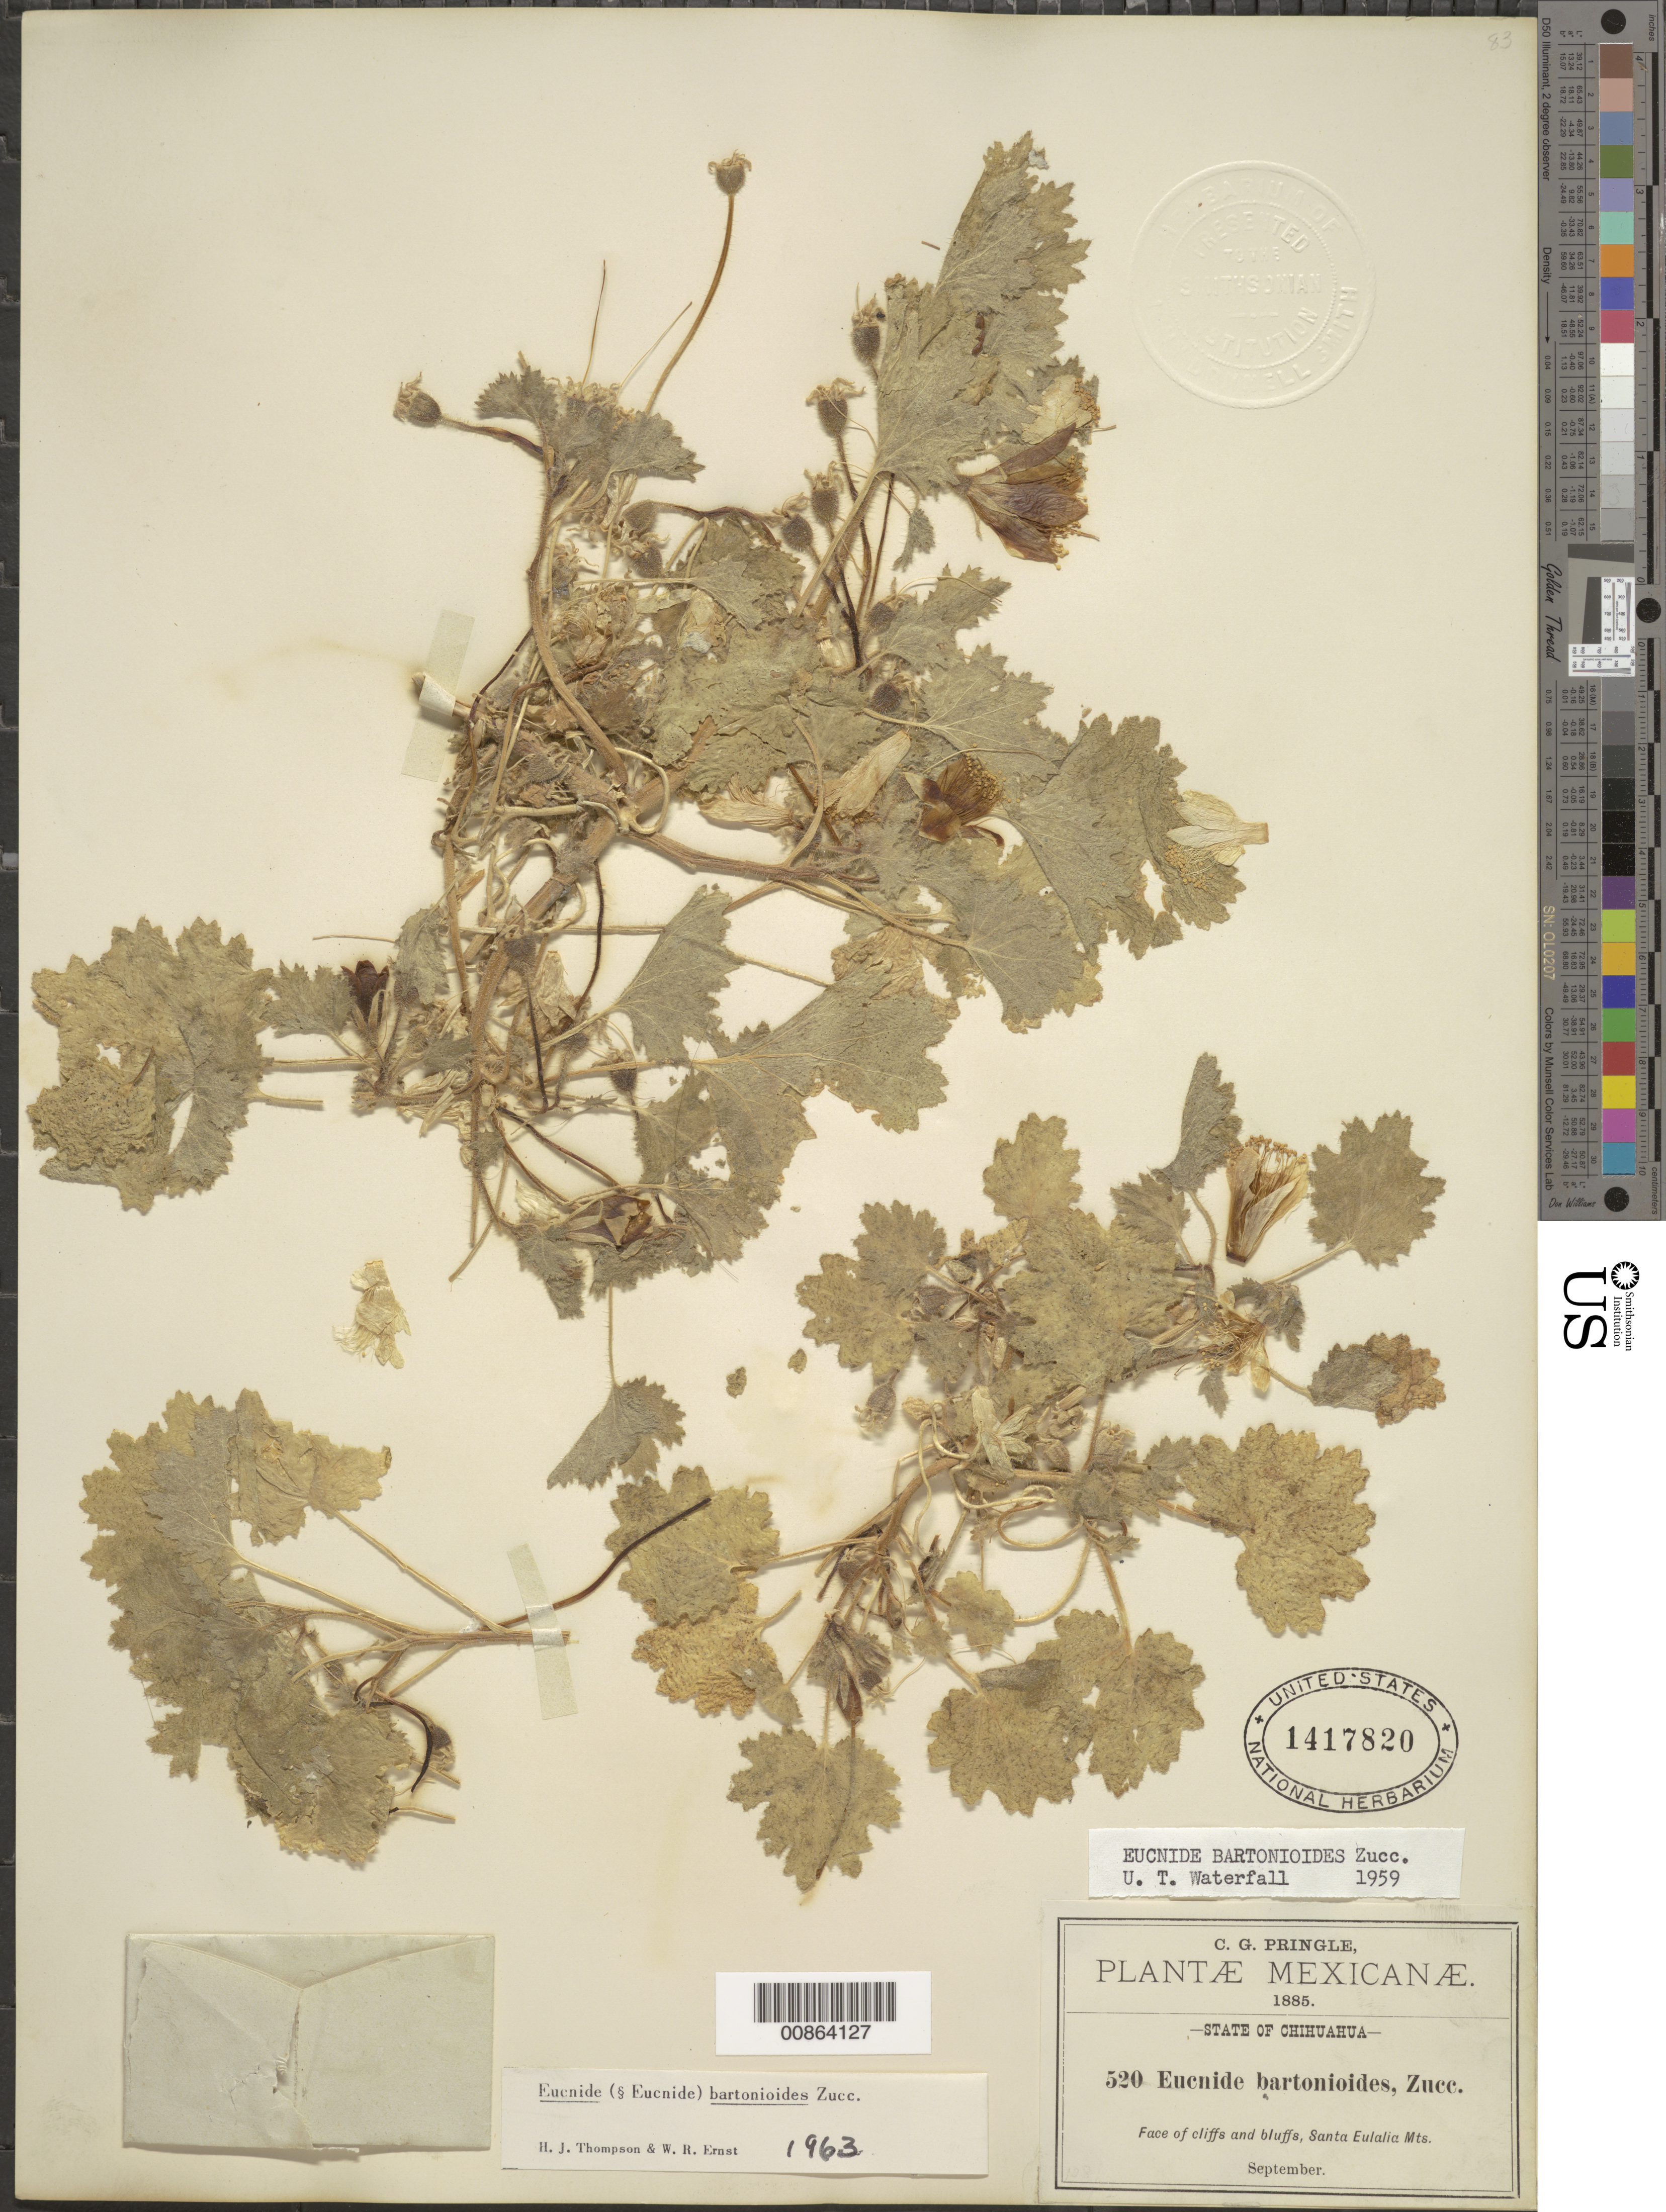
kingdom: Plantae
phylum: Tracheophyta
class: Magnoliopsida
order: Cornales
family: Loasaceae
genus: Eucnide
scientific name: Eucnide bartonioides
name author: Zucc.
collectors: C. G. Pringle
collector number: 520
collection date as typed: Sep 1885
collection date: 1885-09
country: Mexico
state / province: Chihuahua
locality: Santa Eulalia Mts., Chihuahua.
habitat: Face of cliffs and bluffs.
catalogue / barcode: US 1417820